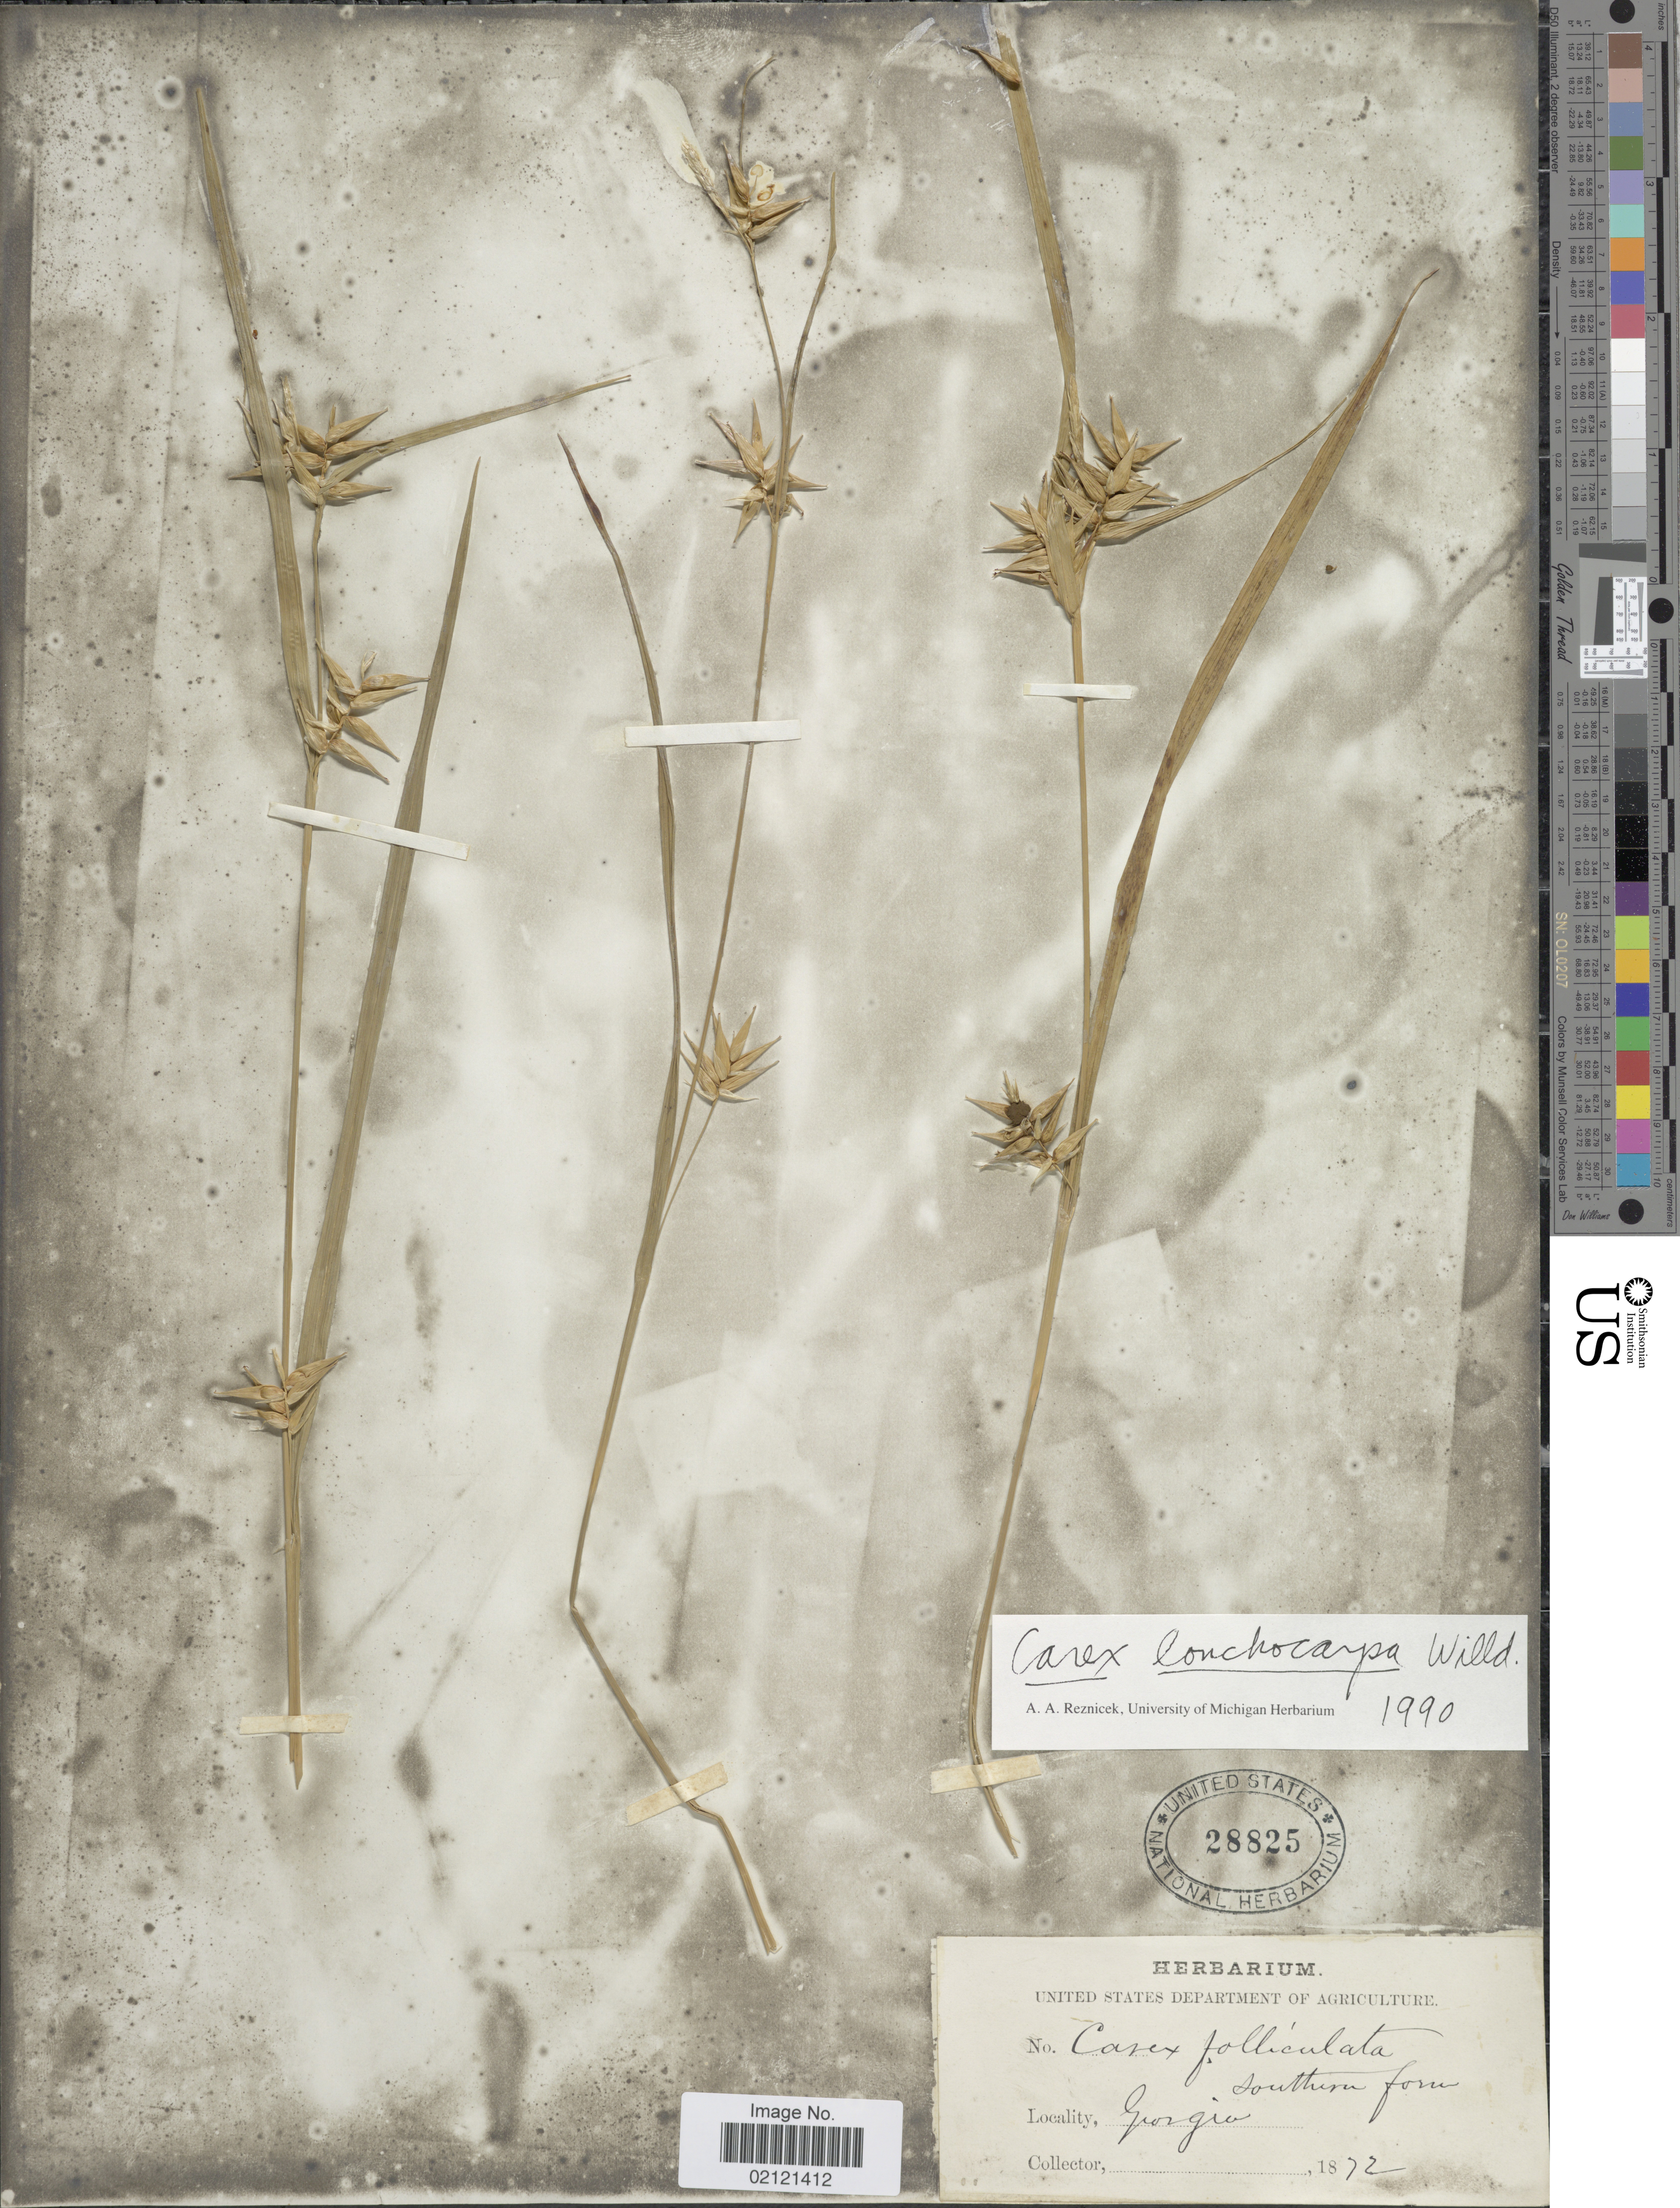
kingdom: Plantae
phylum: Tracheophyta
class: Liliopsida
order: Poales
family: Cyperaceae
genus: Carex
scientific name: Carex lonchocarpa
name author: Willd. ex Spreng.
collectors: ex herb. U. S. Department of Agriculture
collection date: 1872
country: United States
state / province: Georgia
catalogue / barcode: US 28825